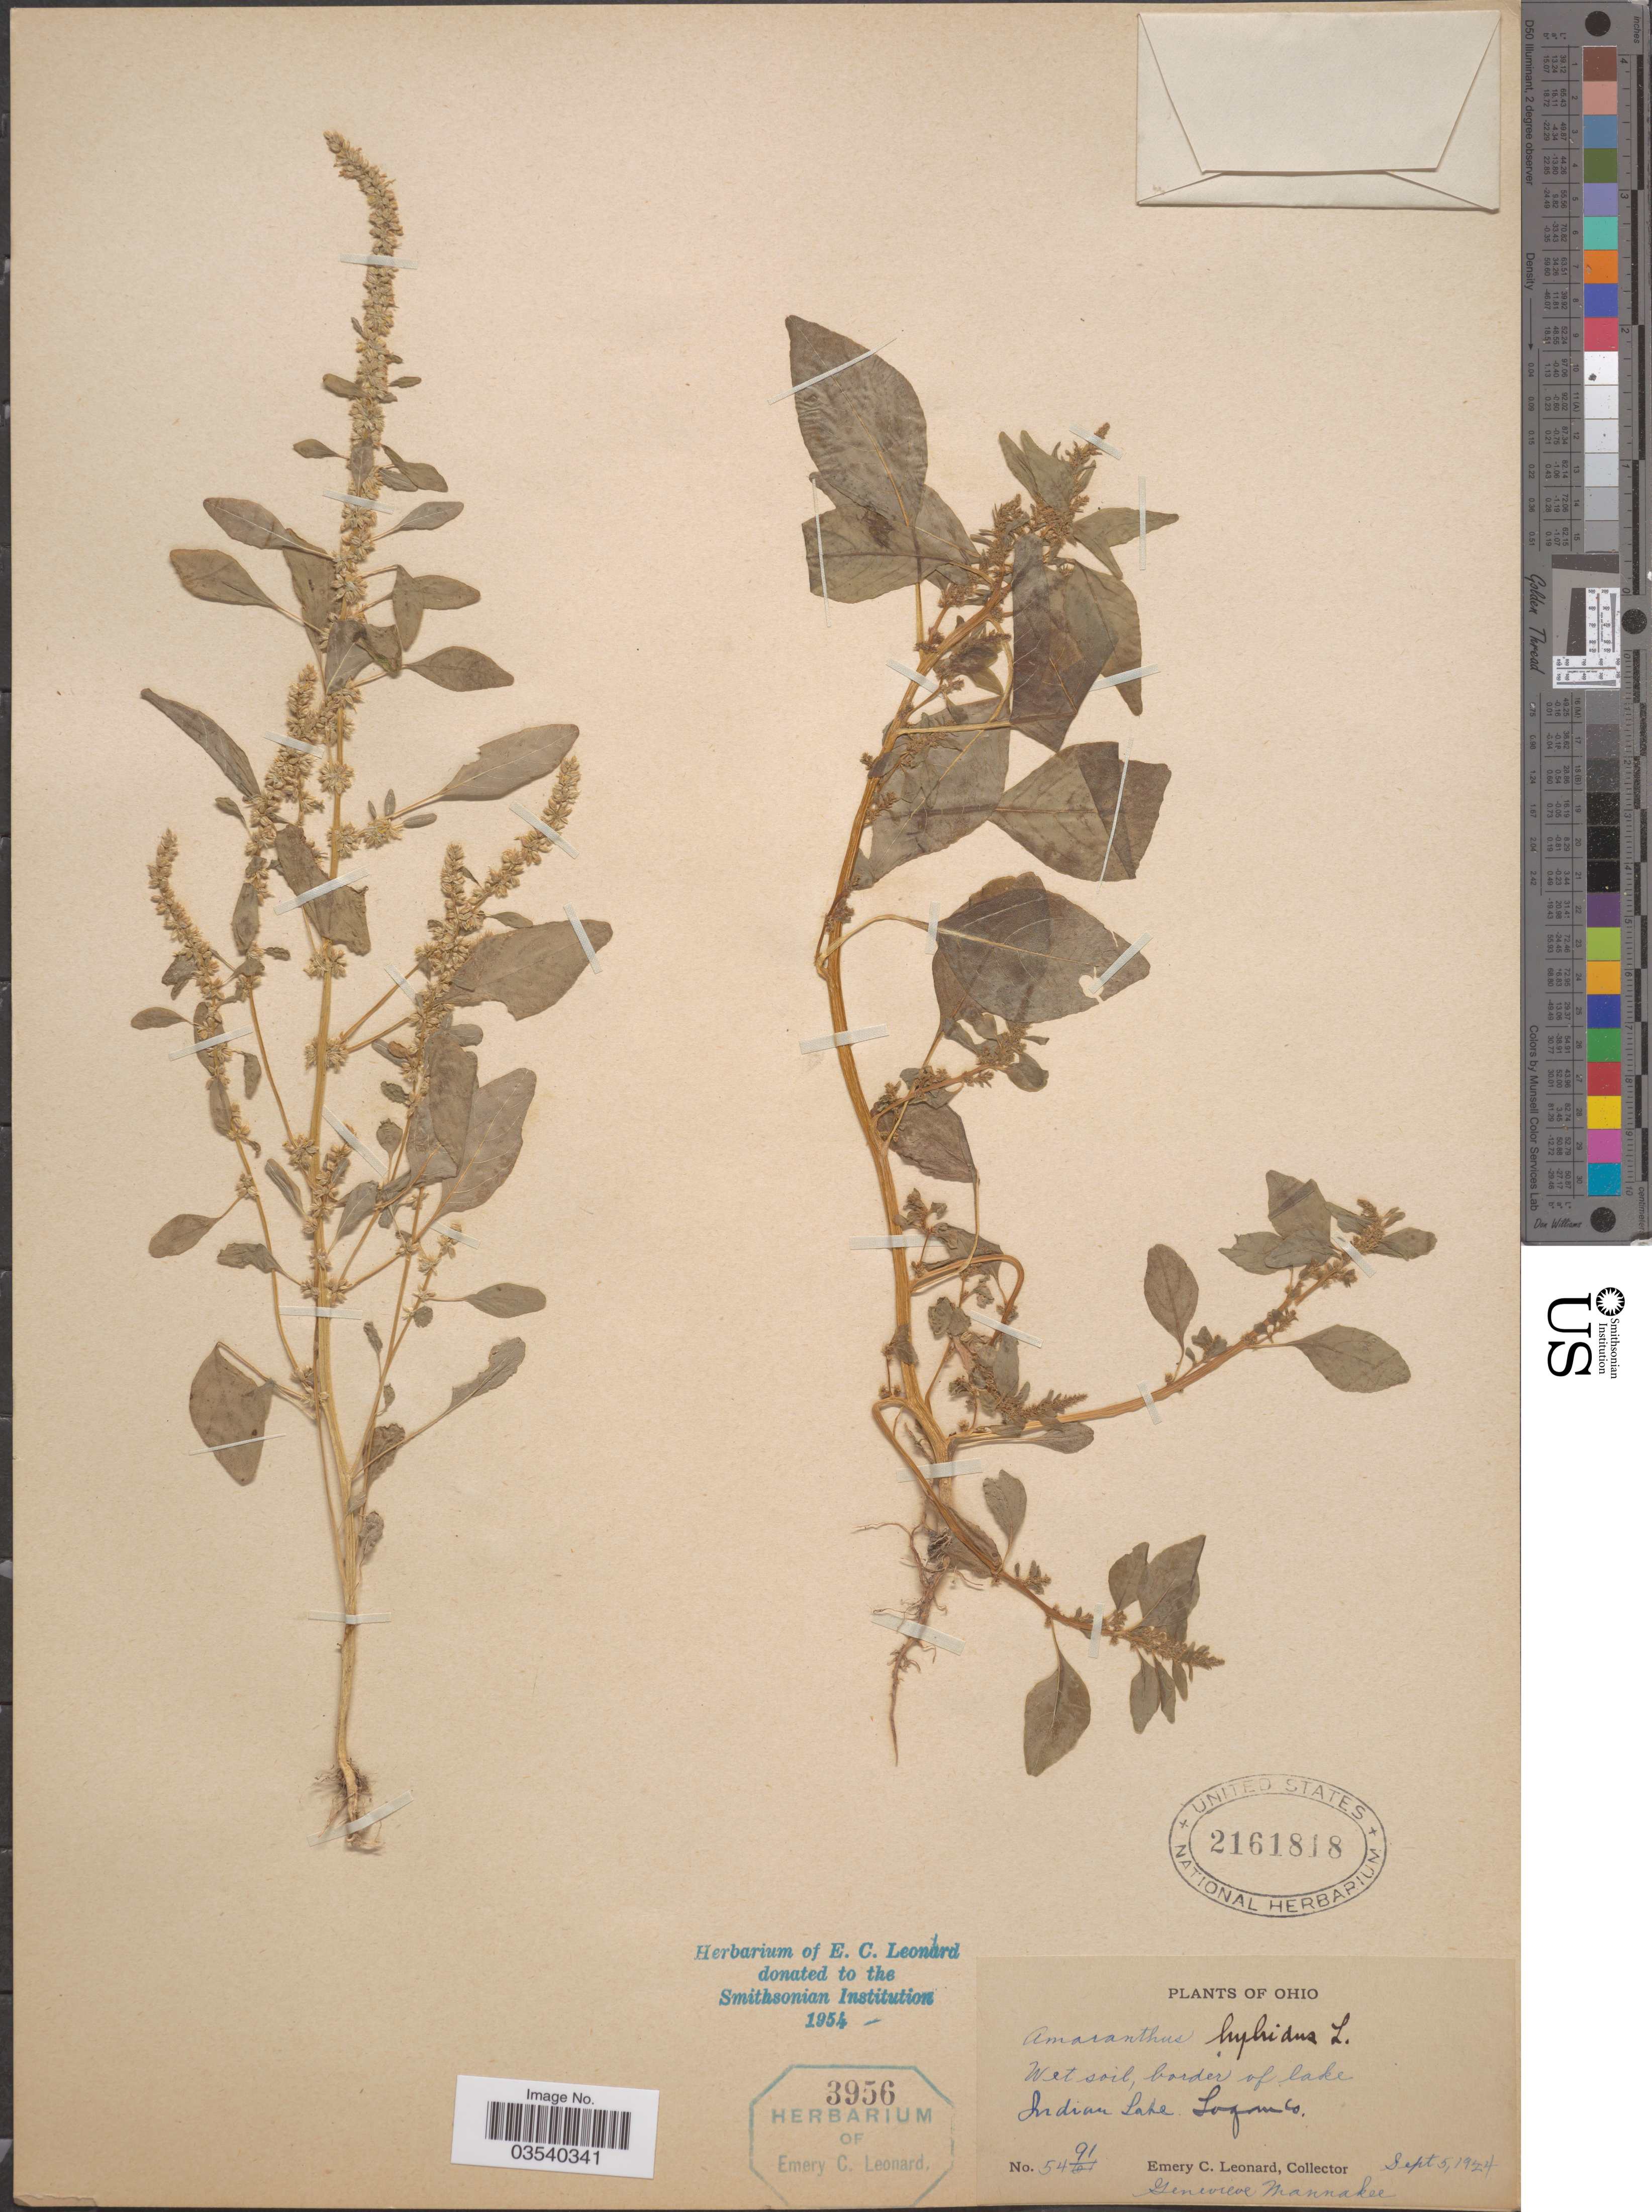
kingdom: Plantae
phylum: Tracheophyta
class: Magnoliopsida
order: Caryophyllales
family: Amaranthaceae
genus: Amaranthus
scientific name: Amaranthus cannabinus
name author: (L.) E.G. F. Sauer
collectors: E. C. Leonard & G. Mannakee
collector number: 5491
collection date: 1924-09-05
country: United States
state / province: Ohio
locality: Wet soil, border of lake, Indian Lake. Logan Co.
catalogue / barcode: US 2161818